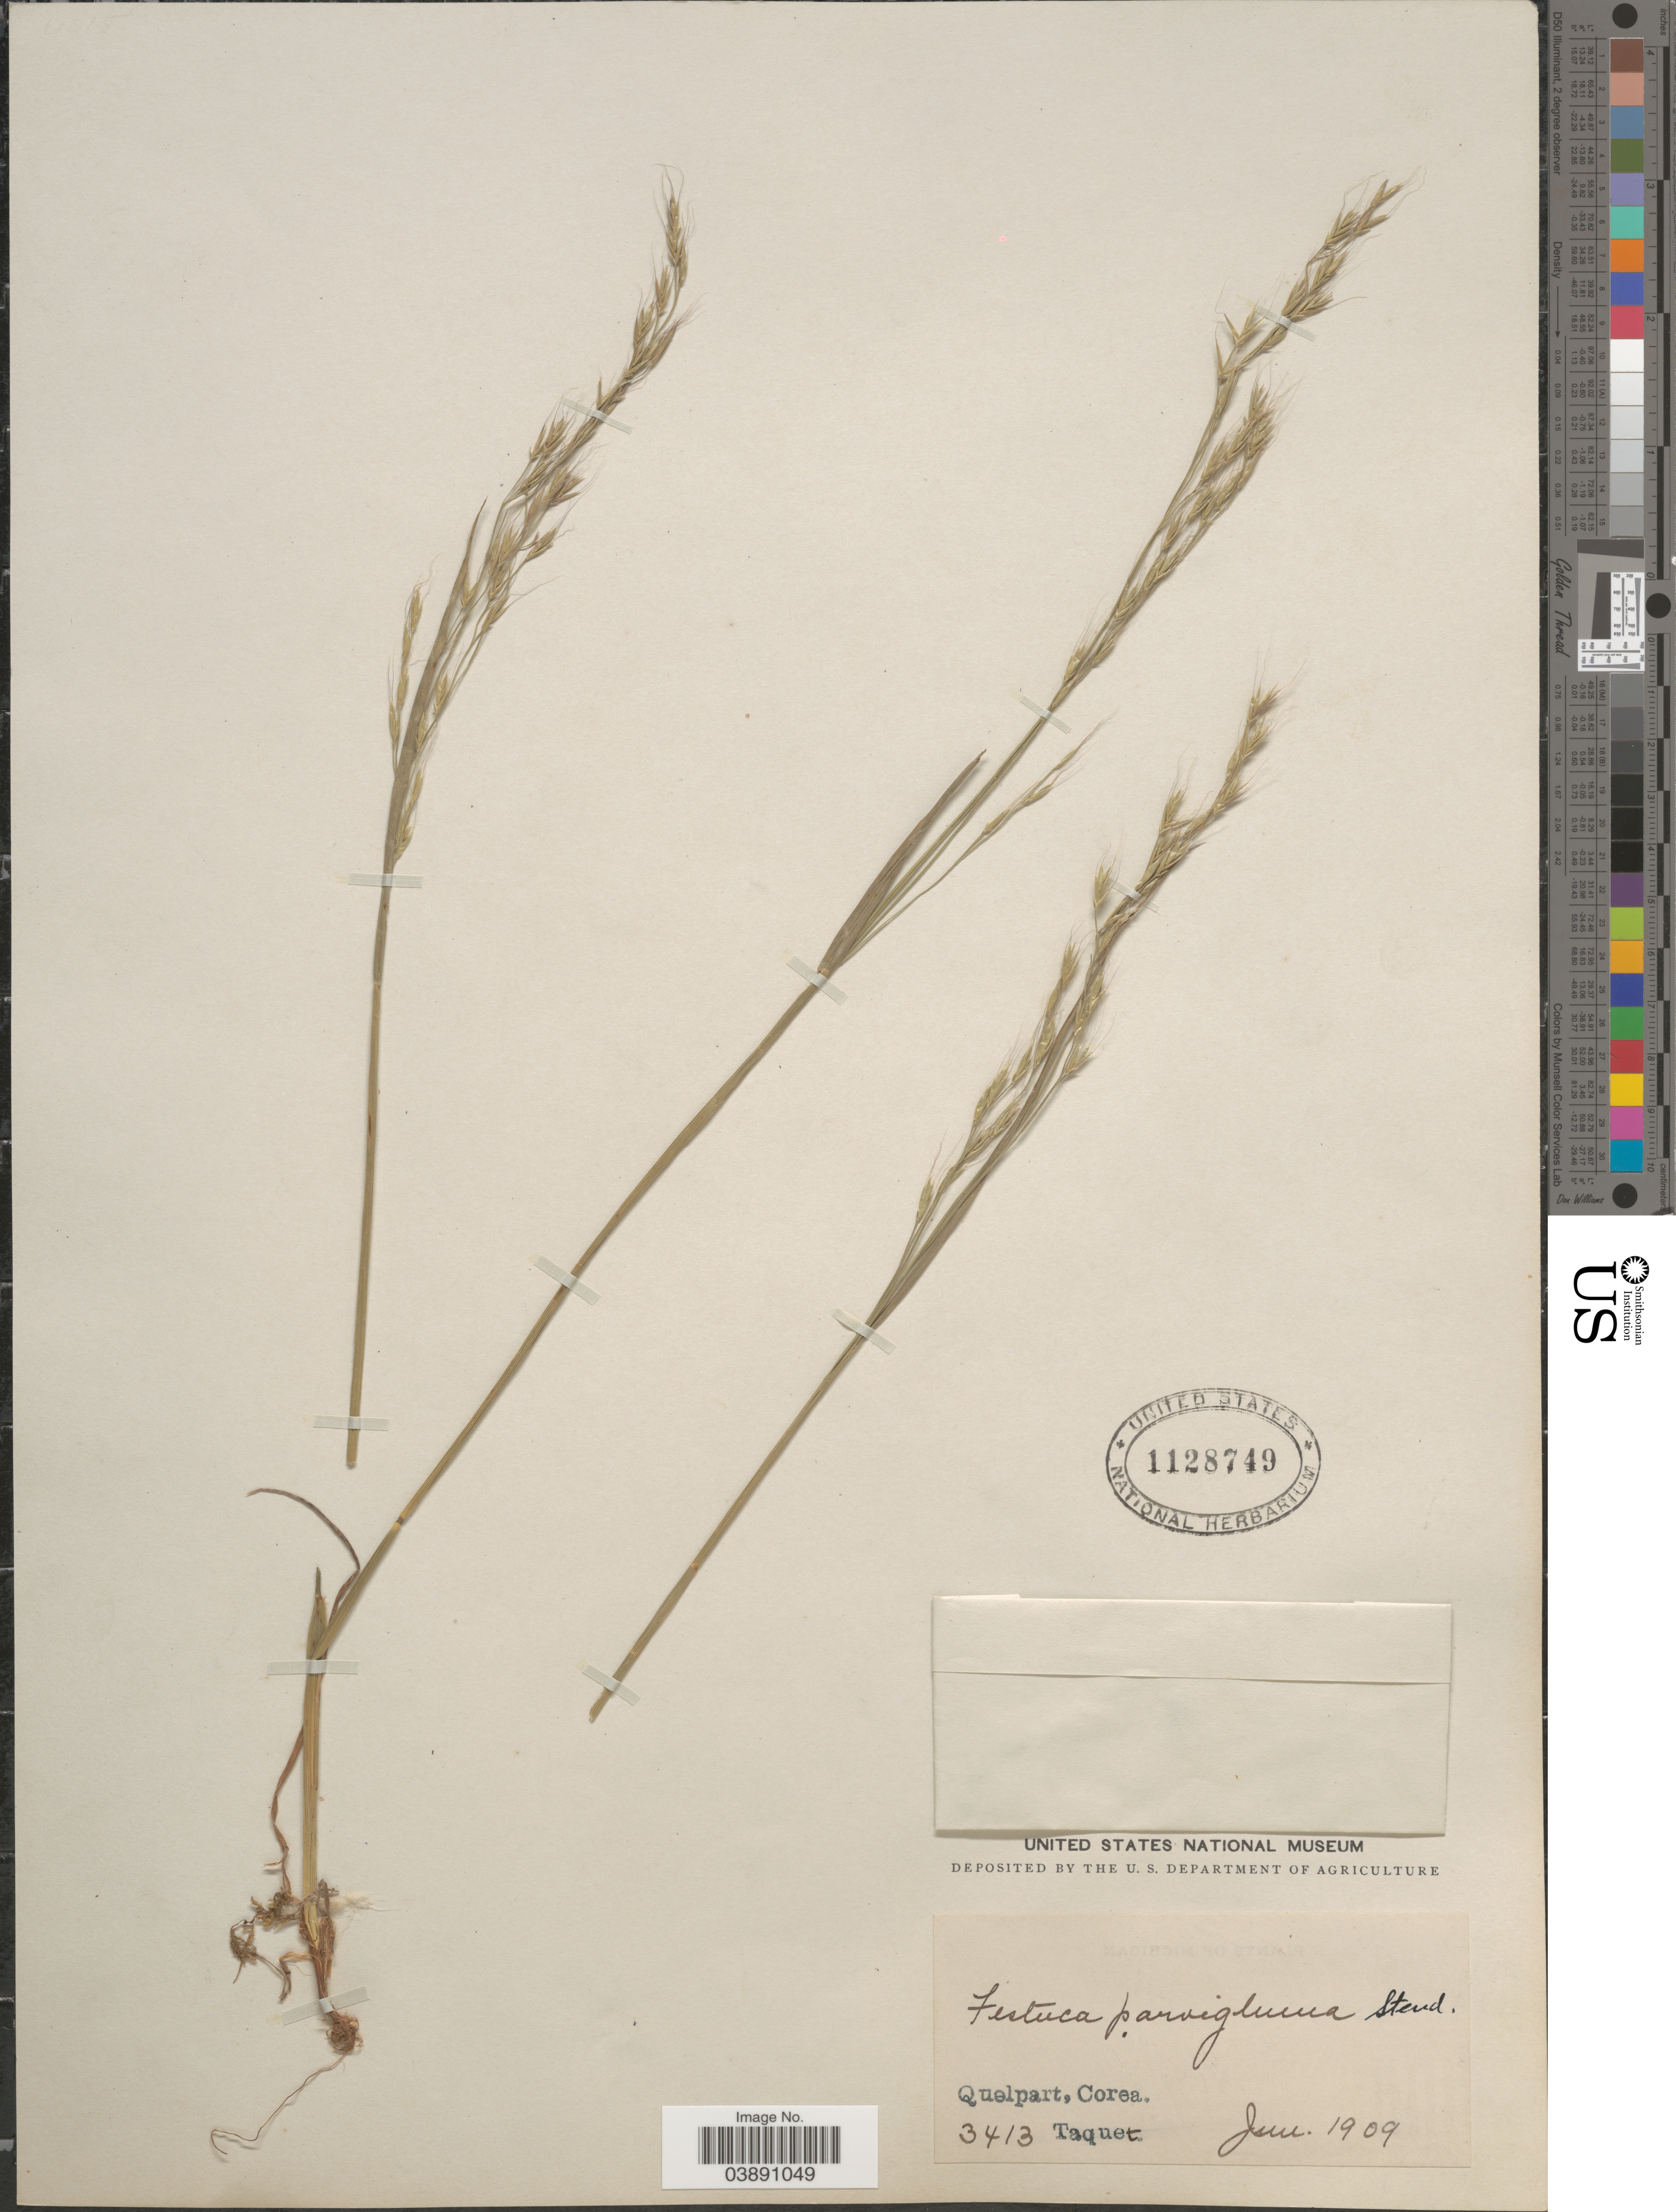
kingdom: Plantae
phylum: Tracheophyta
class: Liliopsida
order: Poales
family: Poaceae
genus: Festuca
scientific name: Festuca parvigluma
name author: Steud.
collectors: Taquet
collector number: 3413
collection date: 1909-06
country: South Korea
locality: Quelpart, Corea.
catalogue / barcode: US 1128749